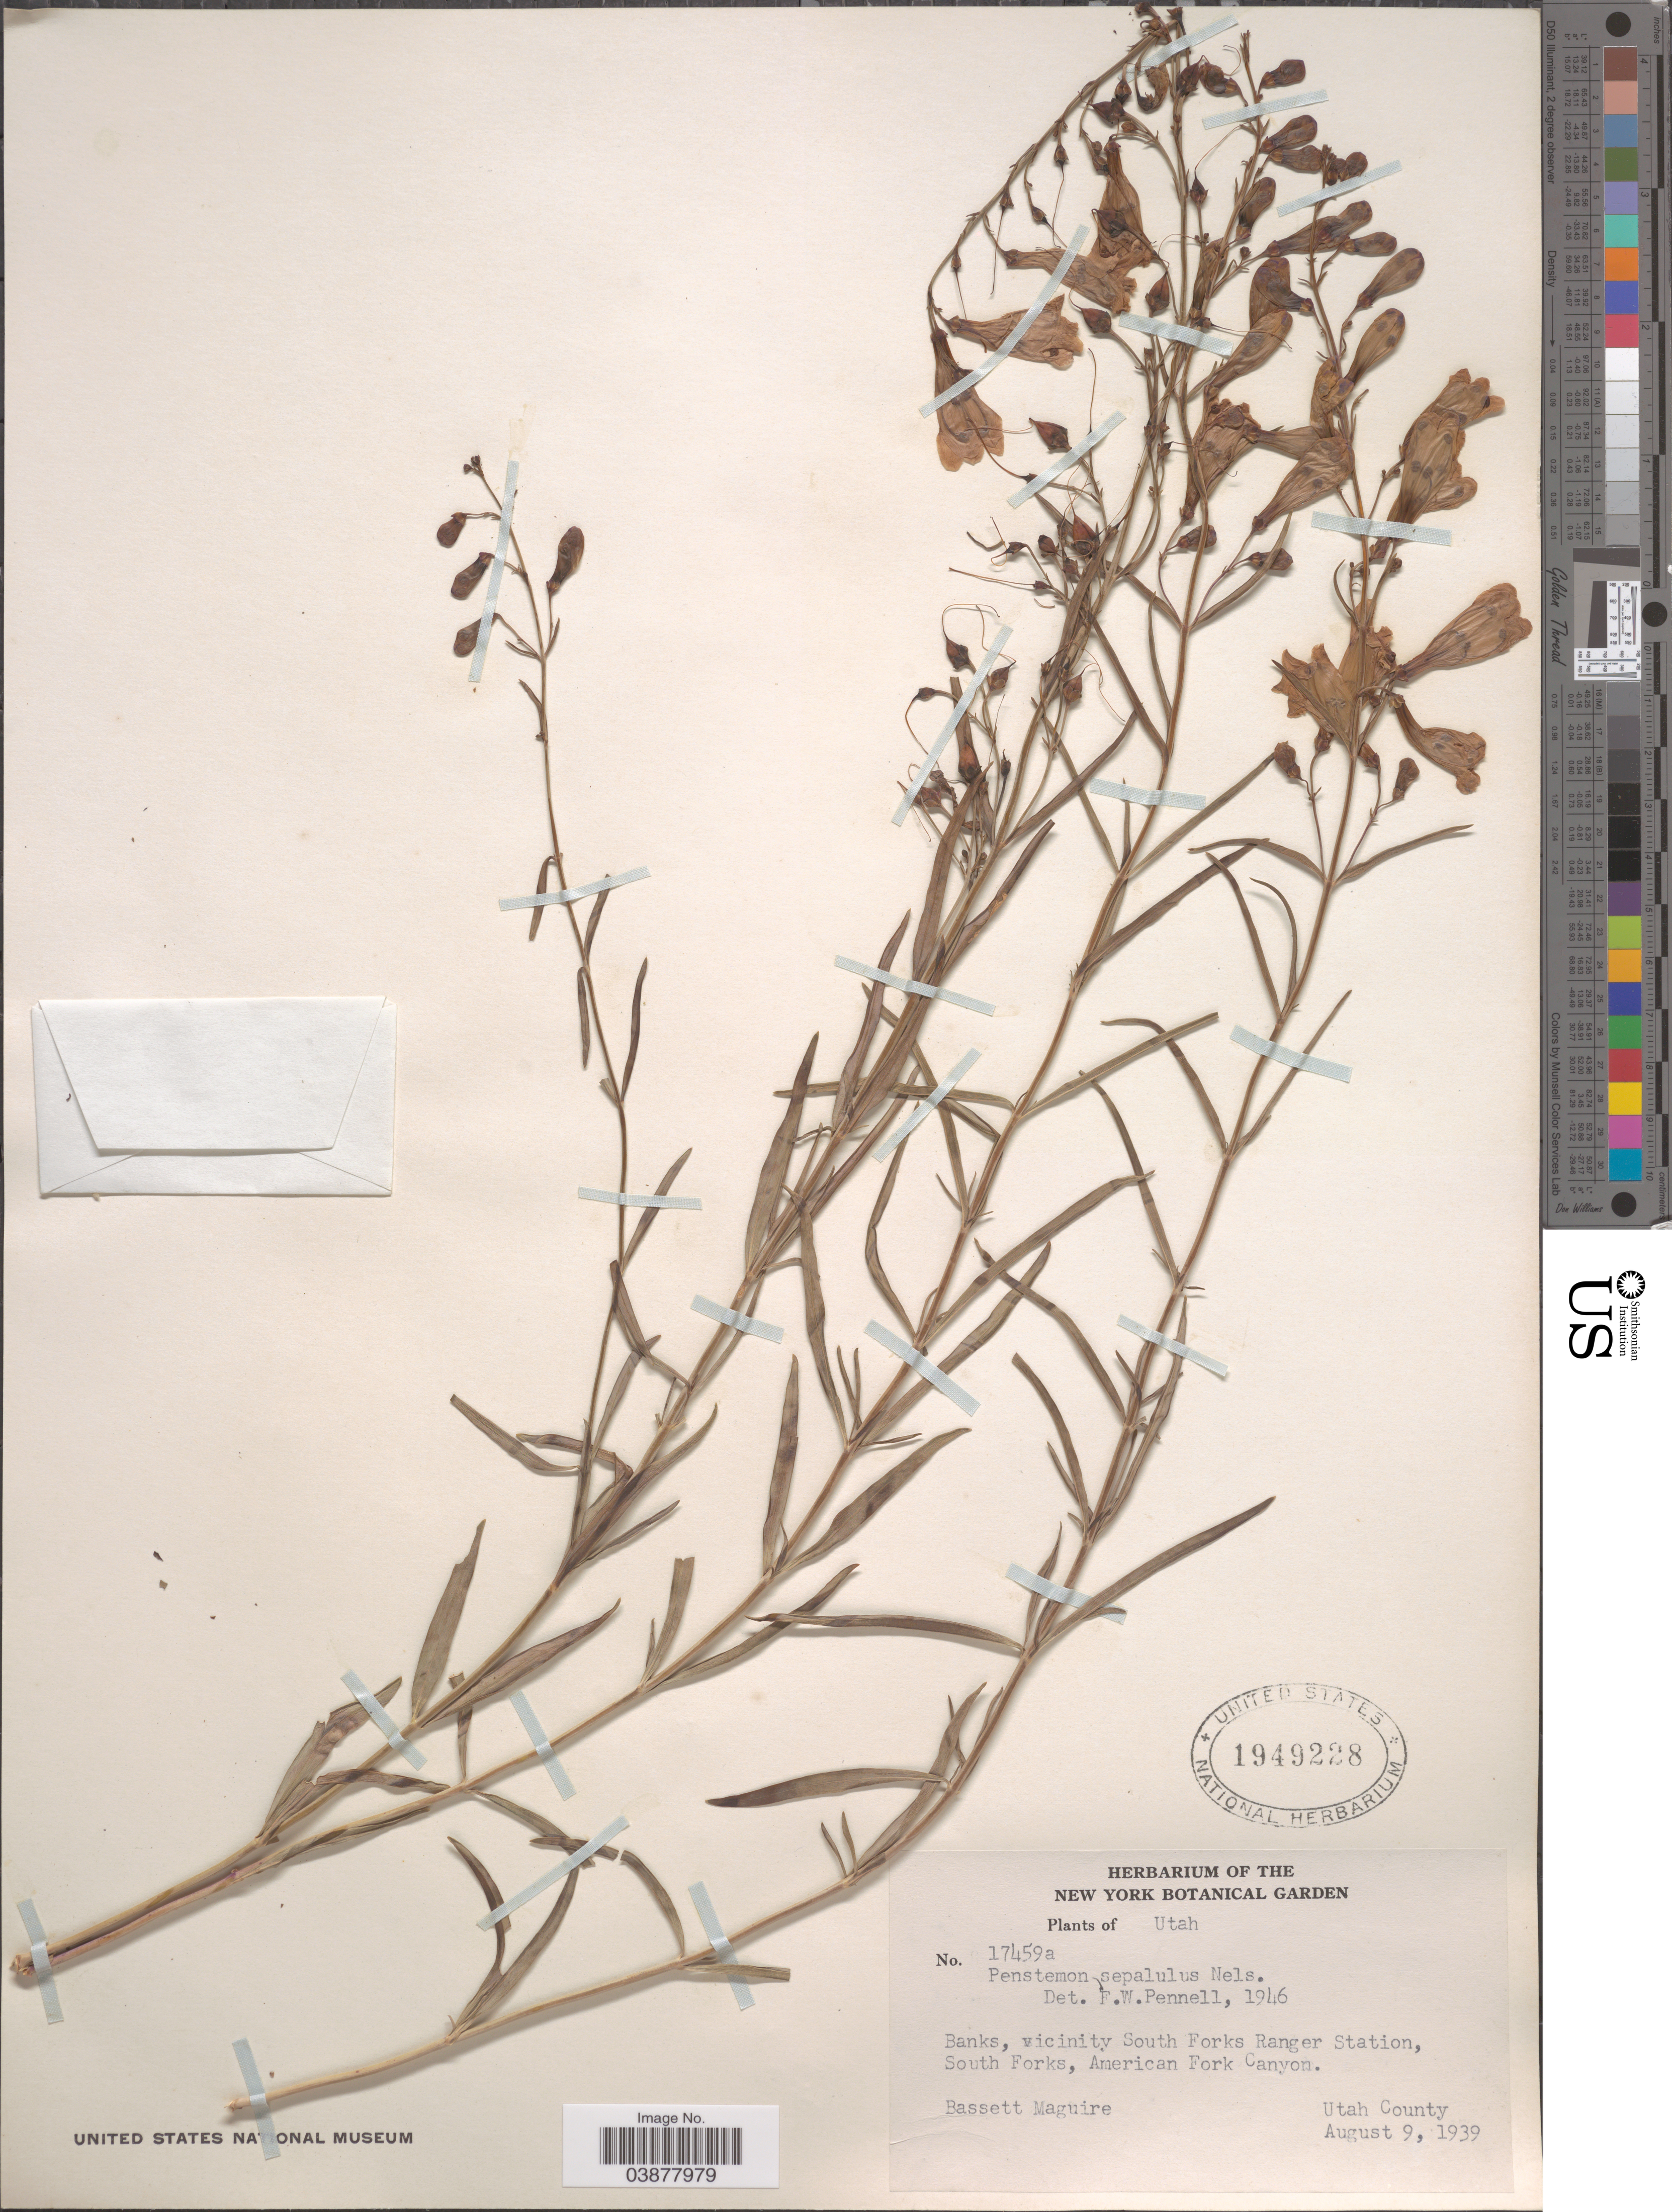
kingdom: Plantae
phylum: Tracheophyta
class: Magnoliopsida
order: Lamiales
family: Plantaginaceae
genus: Penstemon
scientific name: Penstemon sepalulus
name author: A. Nelson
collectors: B. Maguire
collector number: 17459a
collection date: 1939-08-09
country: United States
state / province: Utah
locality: Banks, vicinity South Forks Ranger Station, South Forks, American Fork Canyon. Utah County.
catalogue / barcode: US 1949228